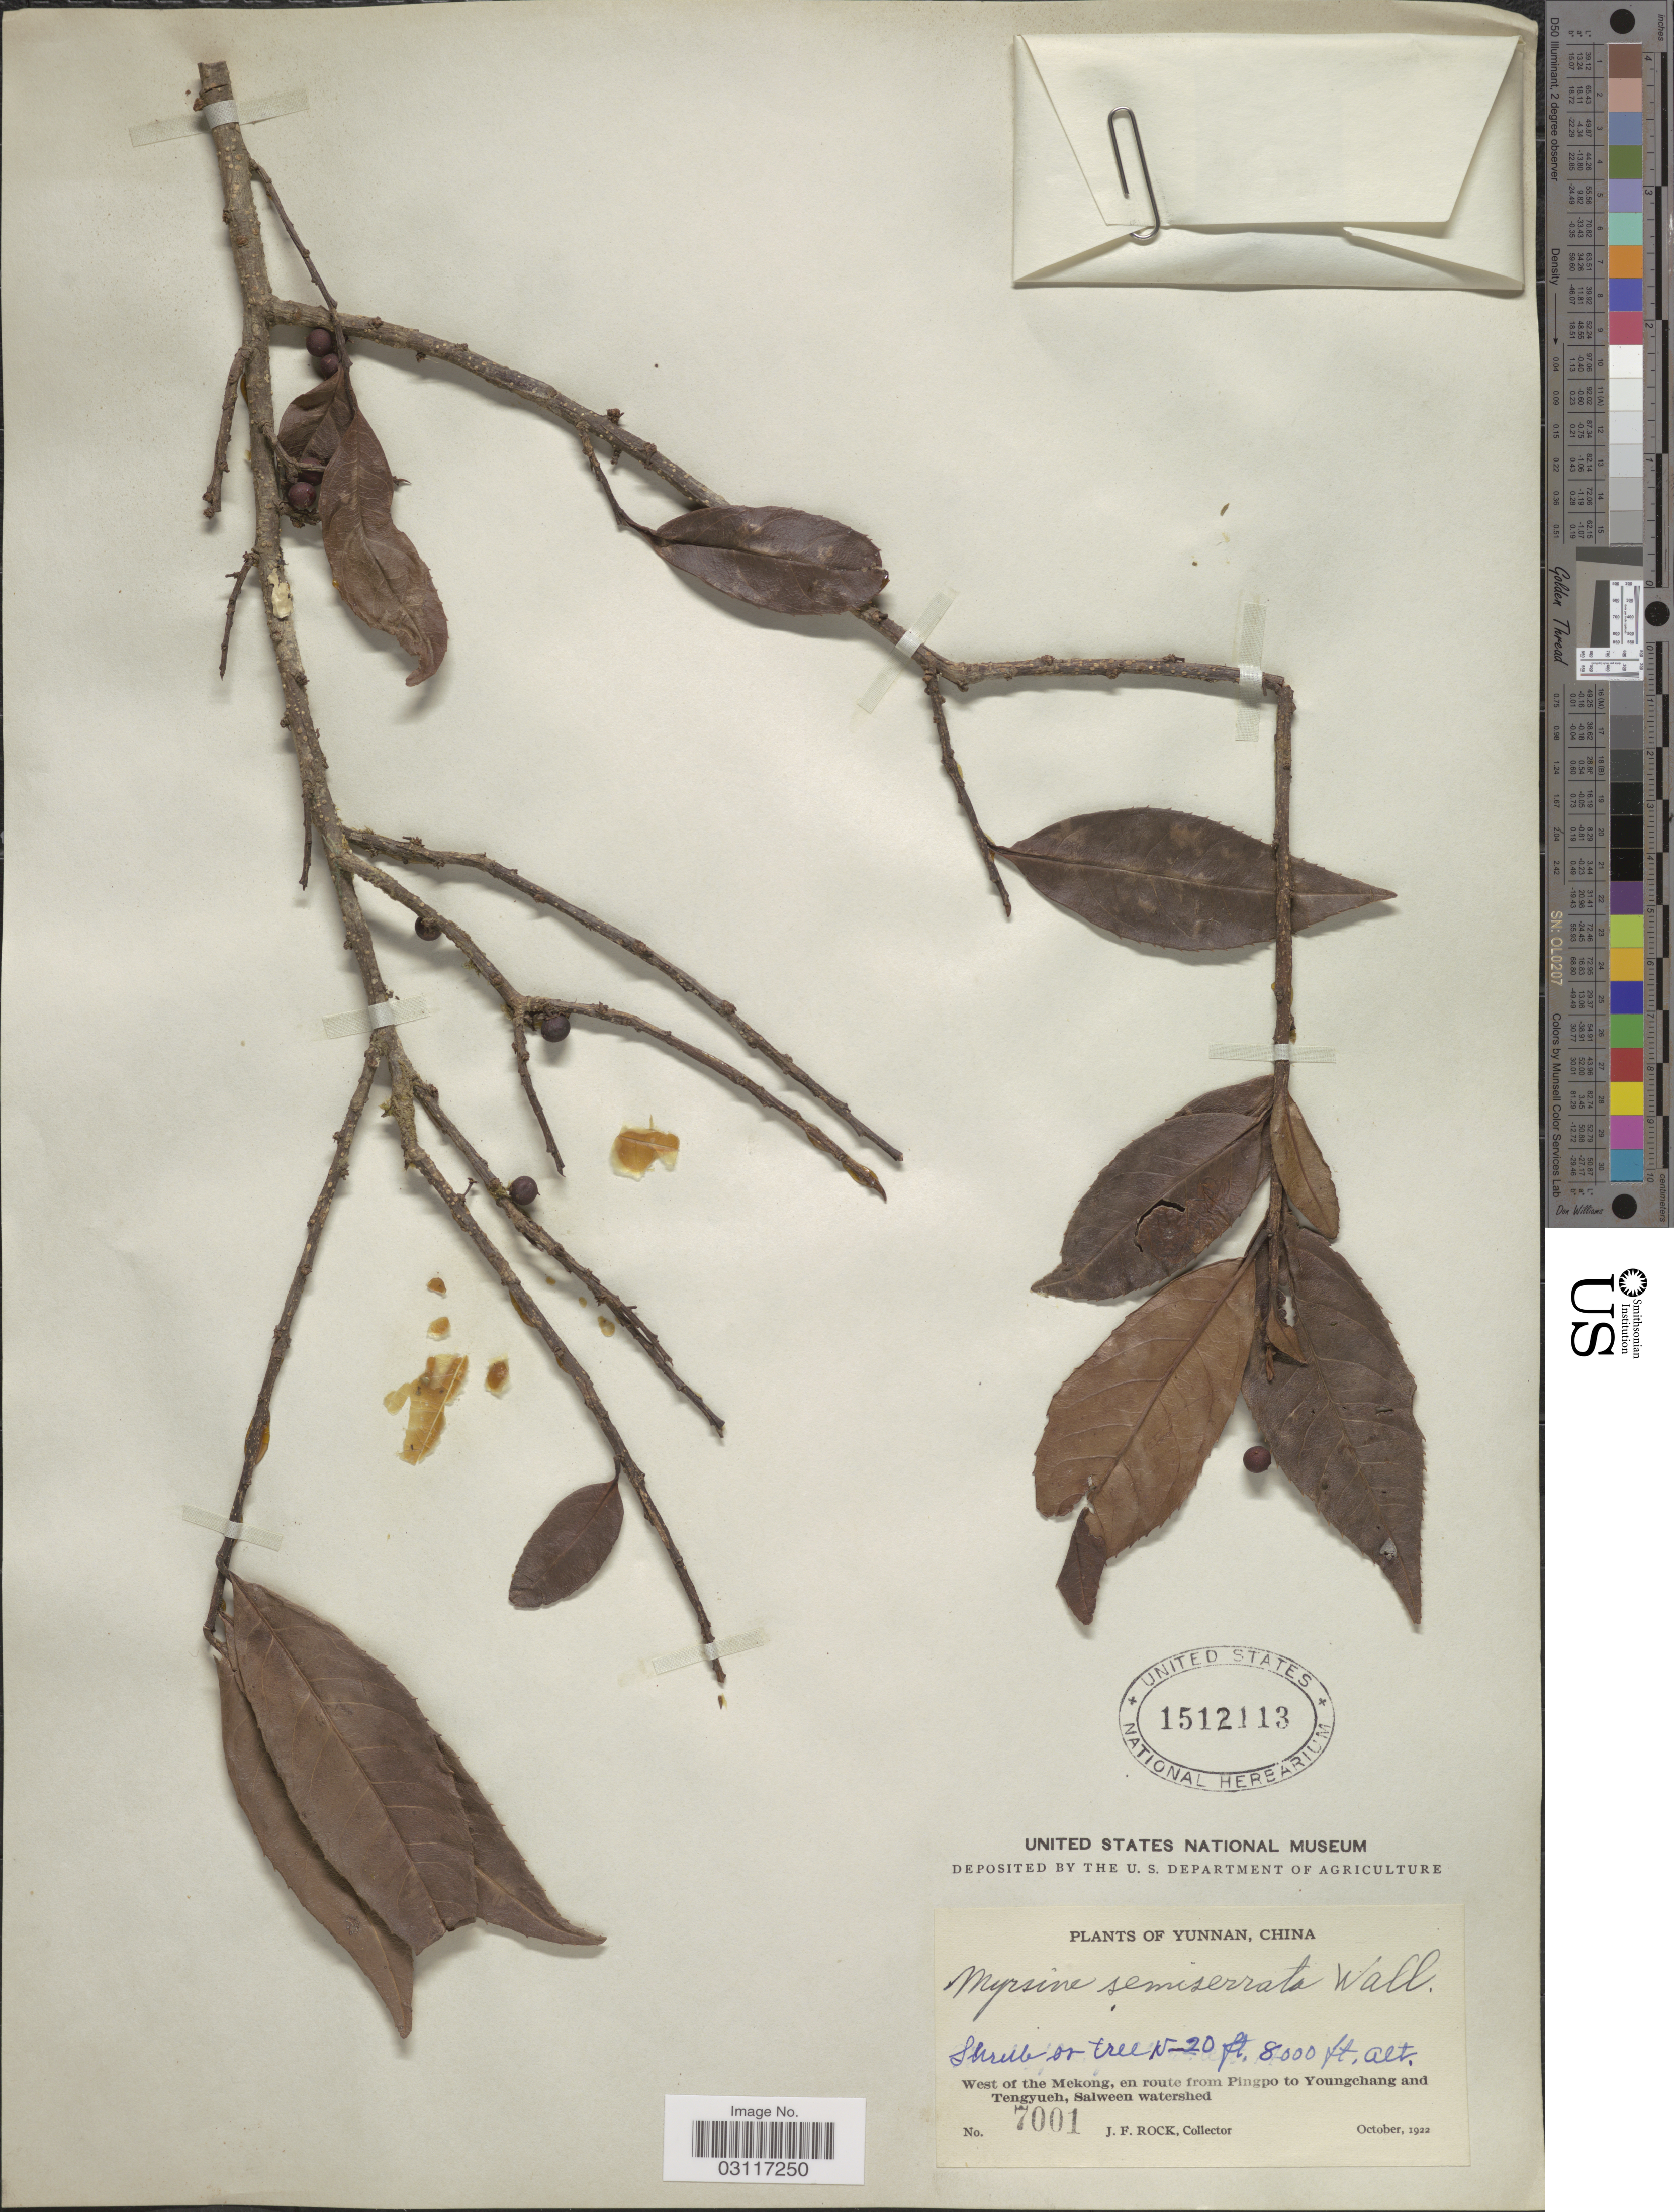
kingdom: Plantae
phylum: Tracheophyta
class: Magnoliopsida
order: Ericales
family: Primulaceae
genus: Myrsine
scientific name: Myrsine semiserrata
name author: Wall.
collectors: J. Rock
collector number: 7001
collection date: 1922-10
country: China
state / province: Yunnan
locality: West of the Mekong, en route from Pingpo to Youngchang and Tengyueh, Salween watershed.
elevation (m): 2438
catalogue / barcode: US 1512113